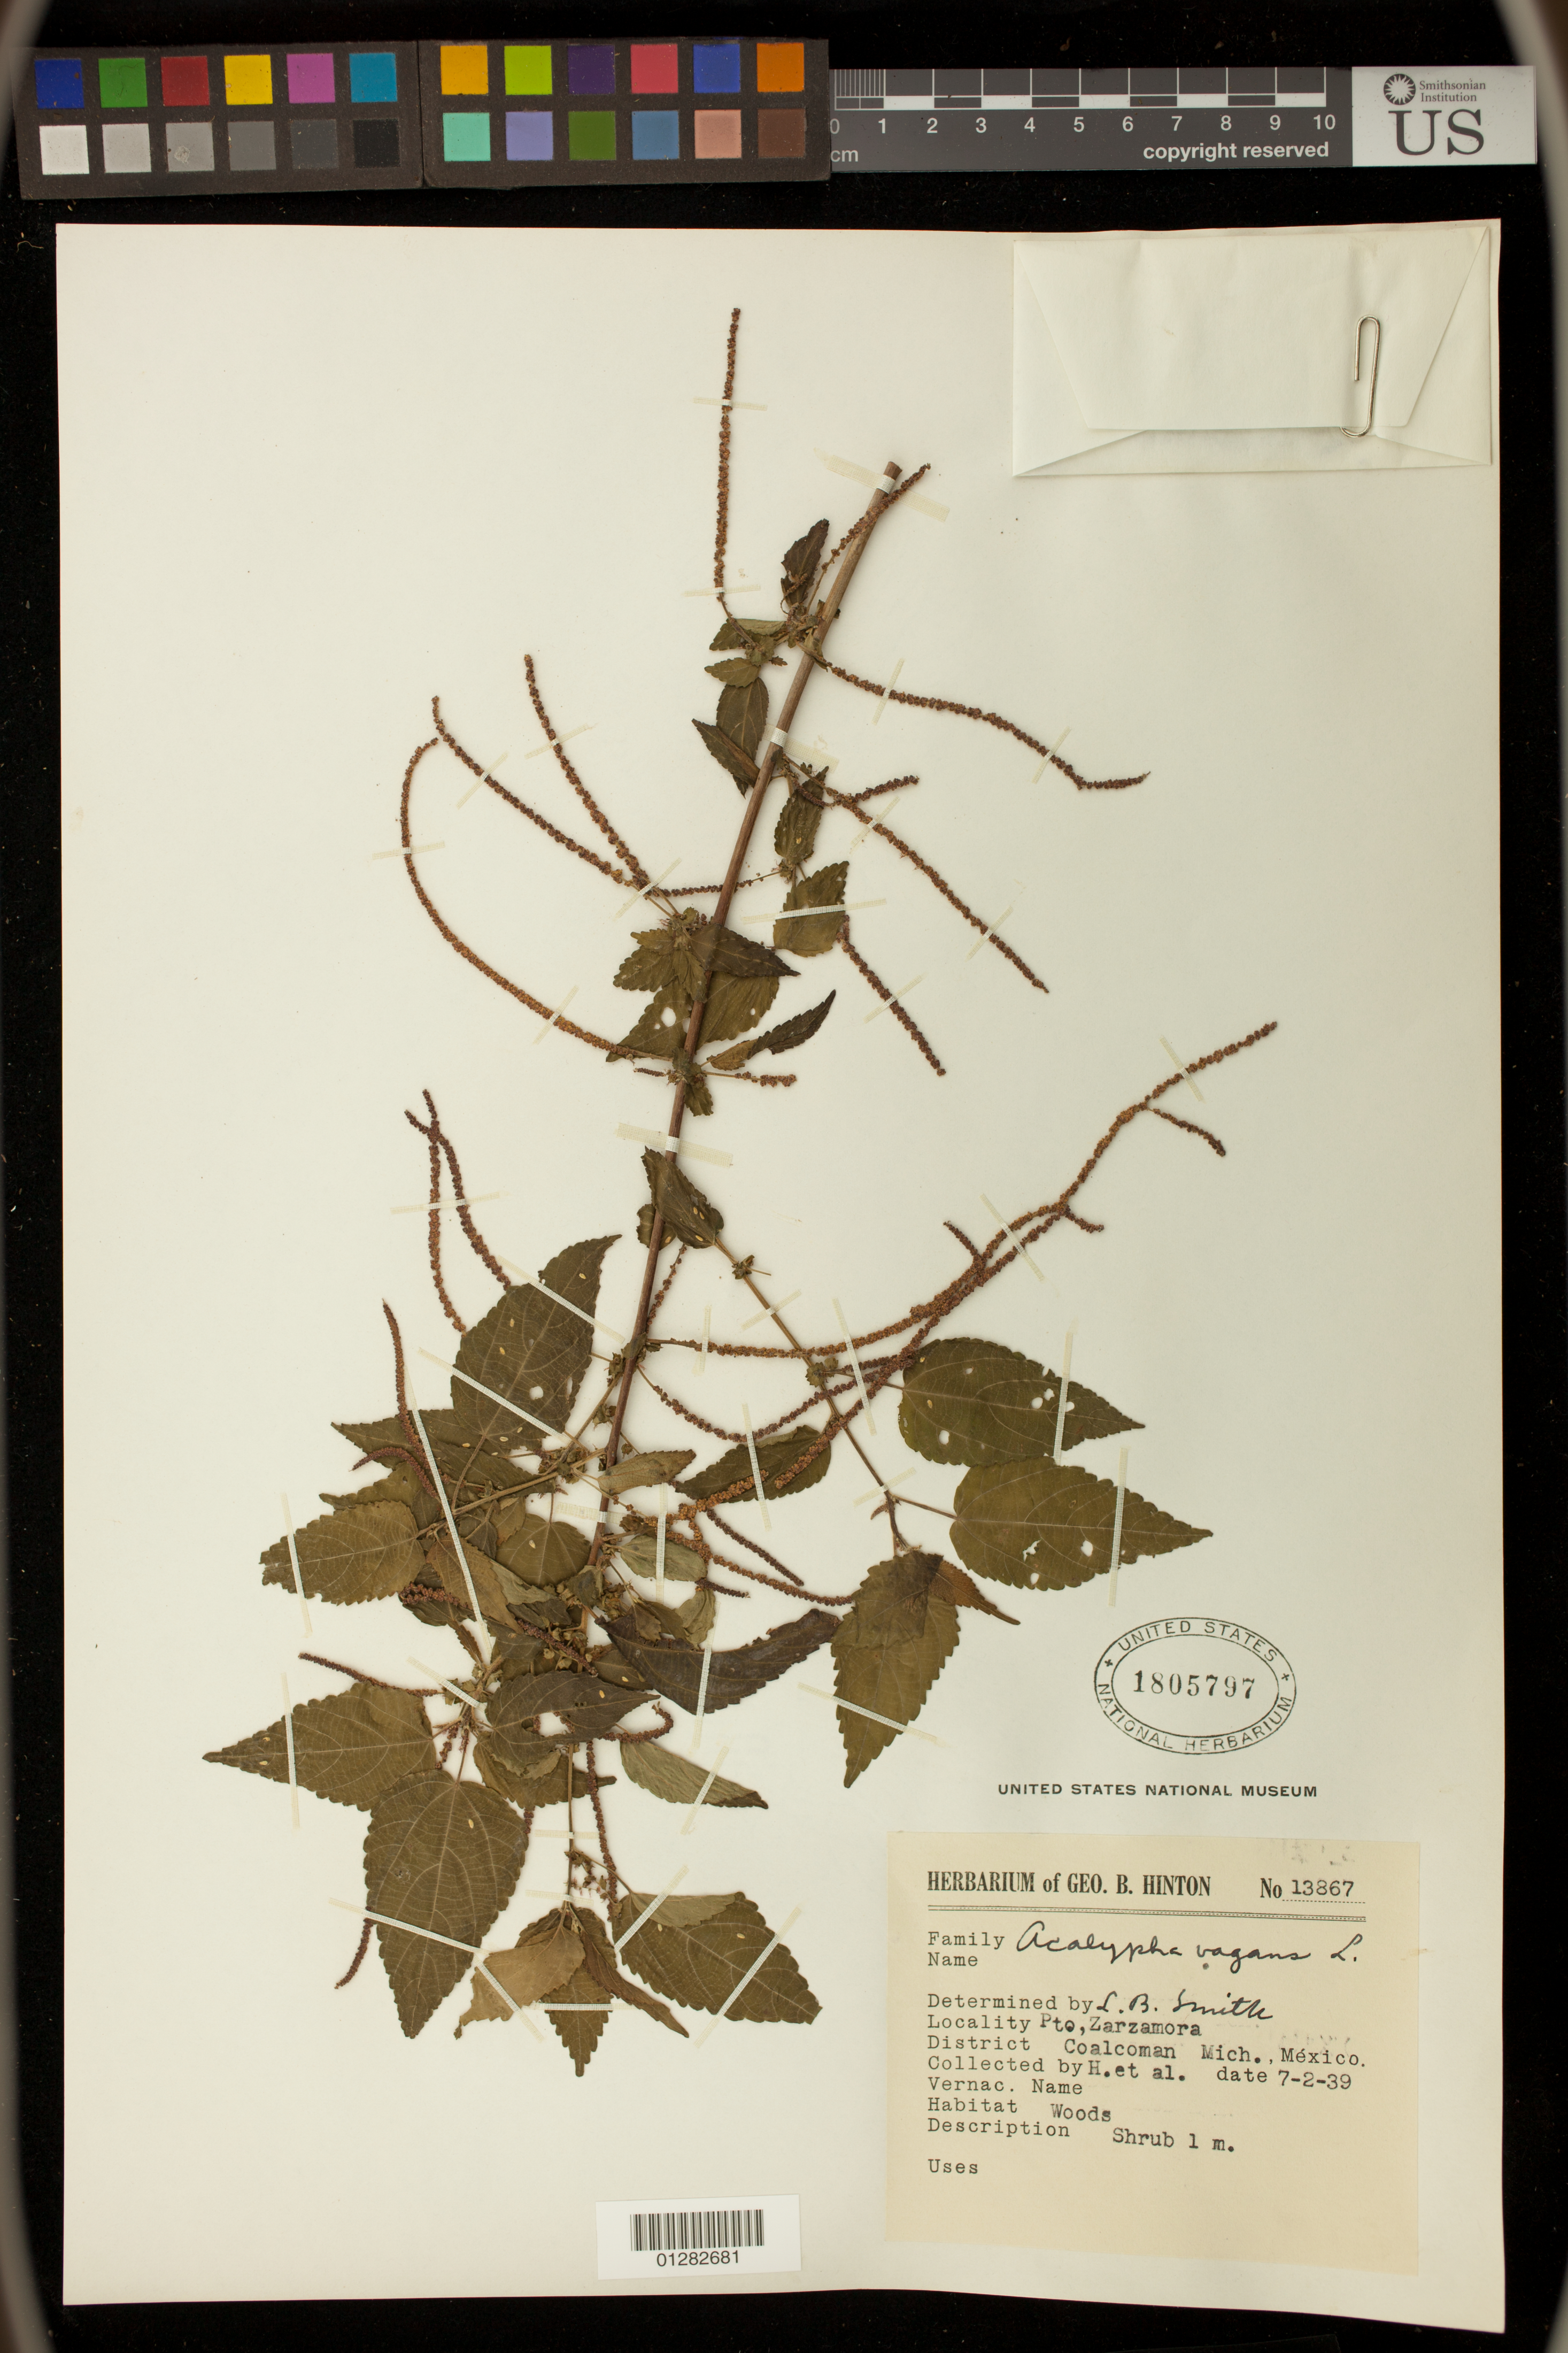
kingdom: Plantae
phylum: Tracheophyta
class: Magnoliopsida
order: Malpighiales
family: Euphorbiaceae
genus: Acalypha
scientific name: Acalypha vagans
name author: Cav.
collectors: G. B. Hinton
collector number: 13867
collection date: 1939-07-02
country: Mexico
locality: Coalcoman Mich., Mexico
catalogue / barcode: US 1805797